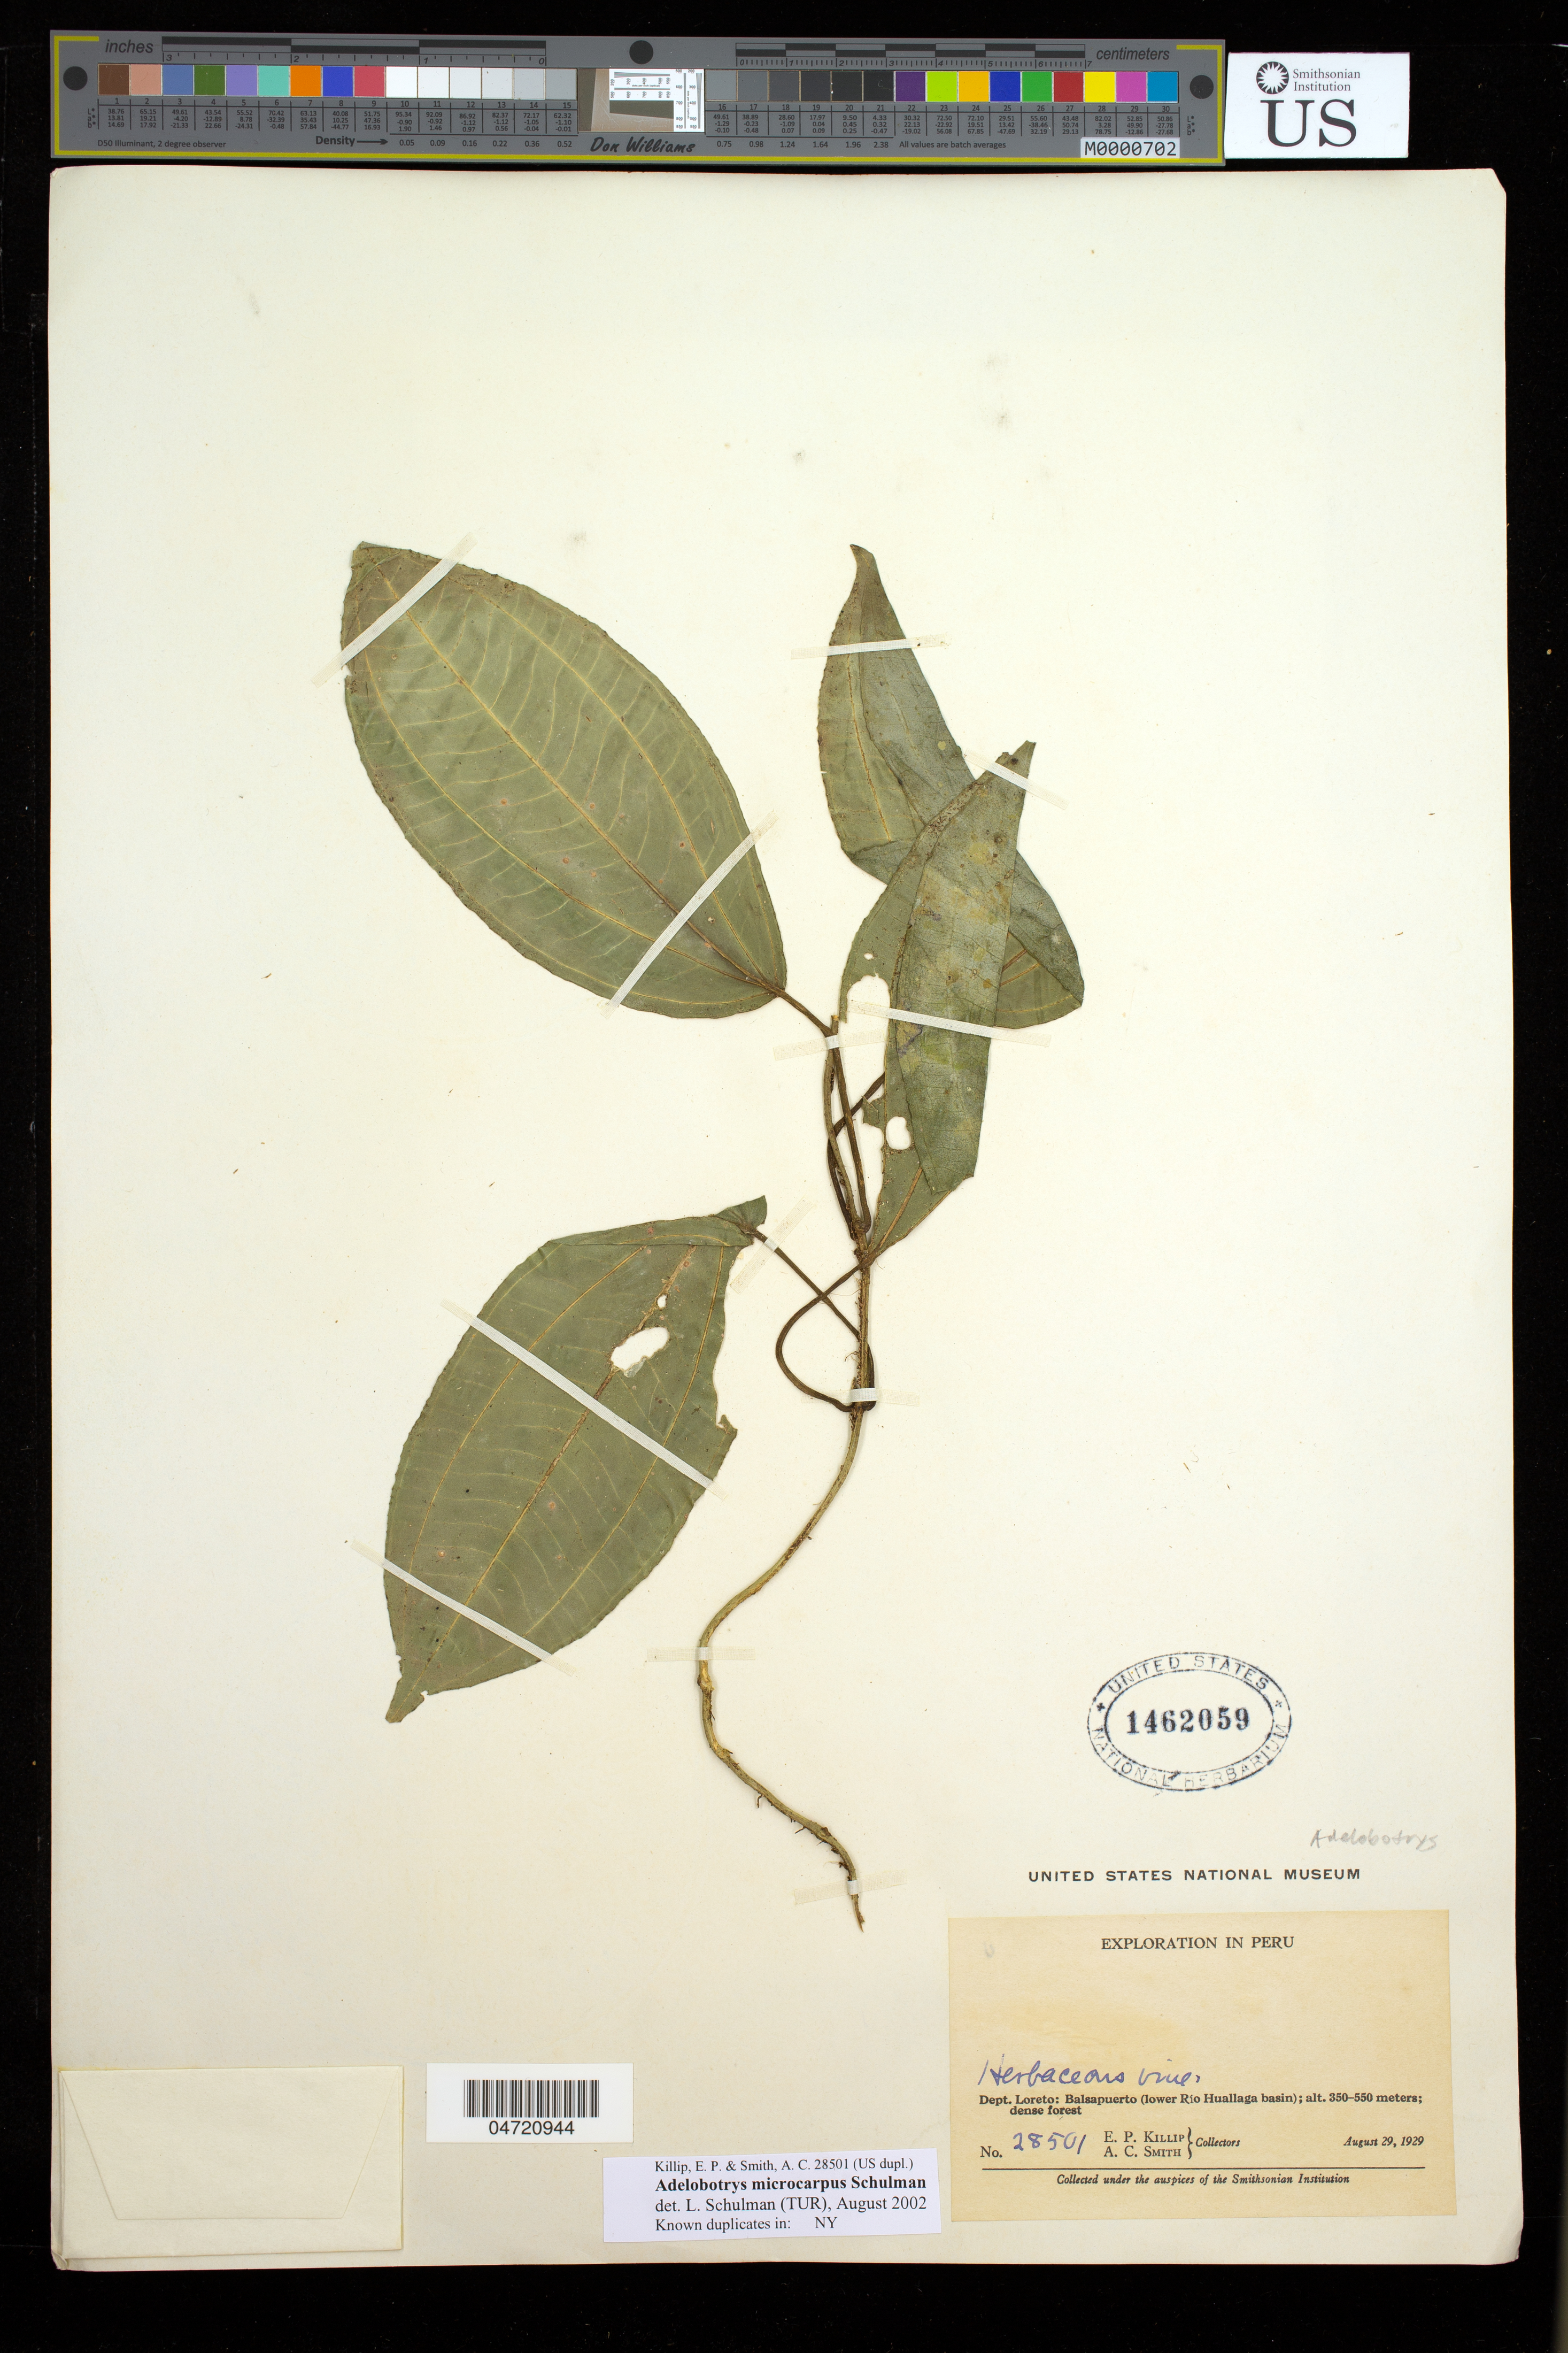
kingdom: Plantae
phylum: Tracheophyta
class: Magnoliopsida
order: Myrtales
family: Melastomataceae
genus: Adelobotrys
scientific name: Adelobotrys microcarpus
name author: Schulman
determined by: Schulman, Leif, (TUR), University of Turku (FINLAND)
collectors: E. P. Killip & A. C. Smith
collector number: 28501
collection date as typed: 29 Aug 1929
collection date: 1929-08-29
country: Peru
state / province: Loreto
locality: Balsapuerto, lower rio Huallaga basin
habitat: Dense forest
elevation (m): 350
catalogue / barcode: US 1462059